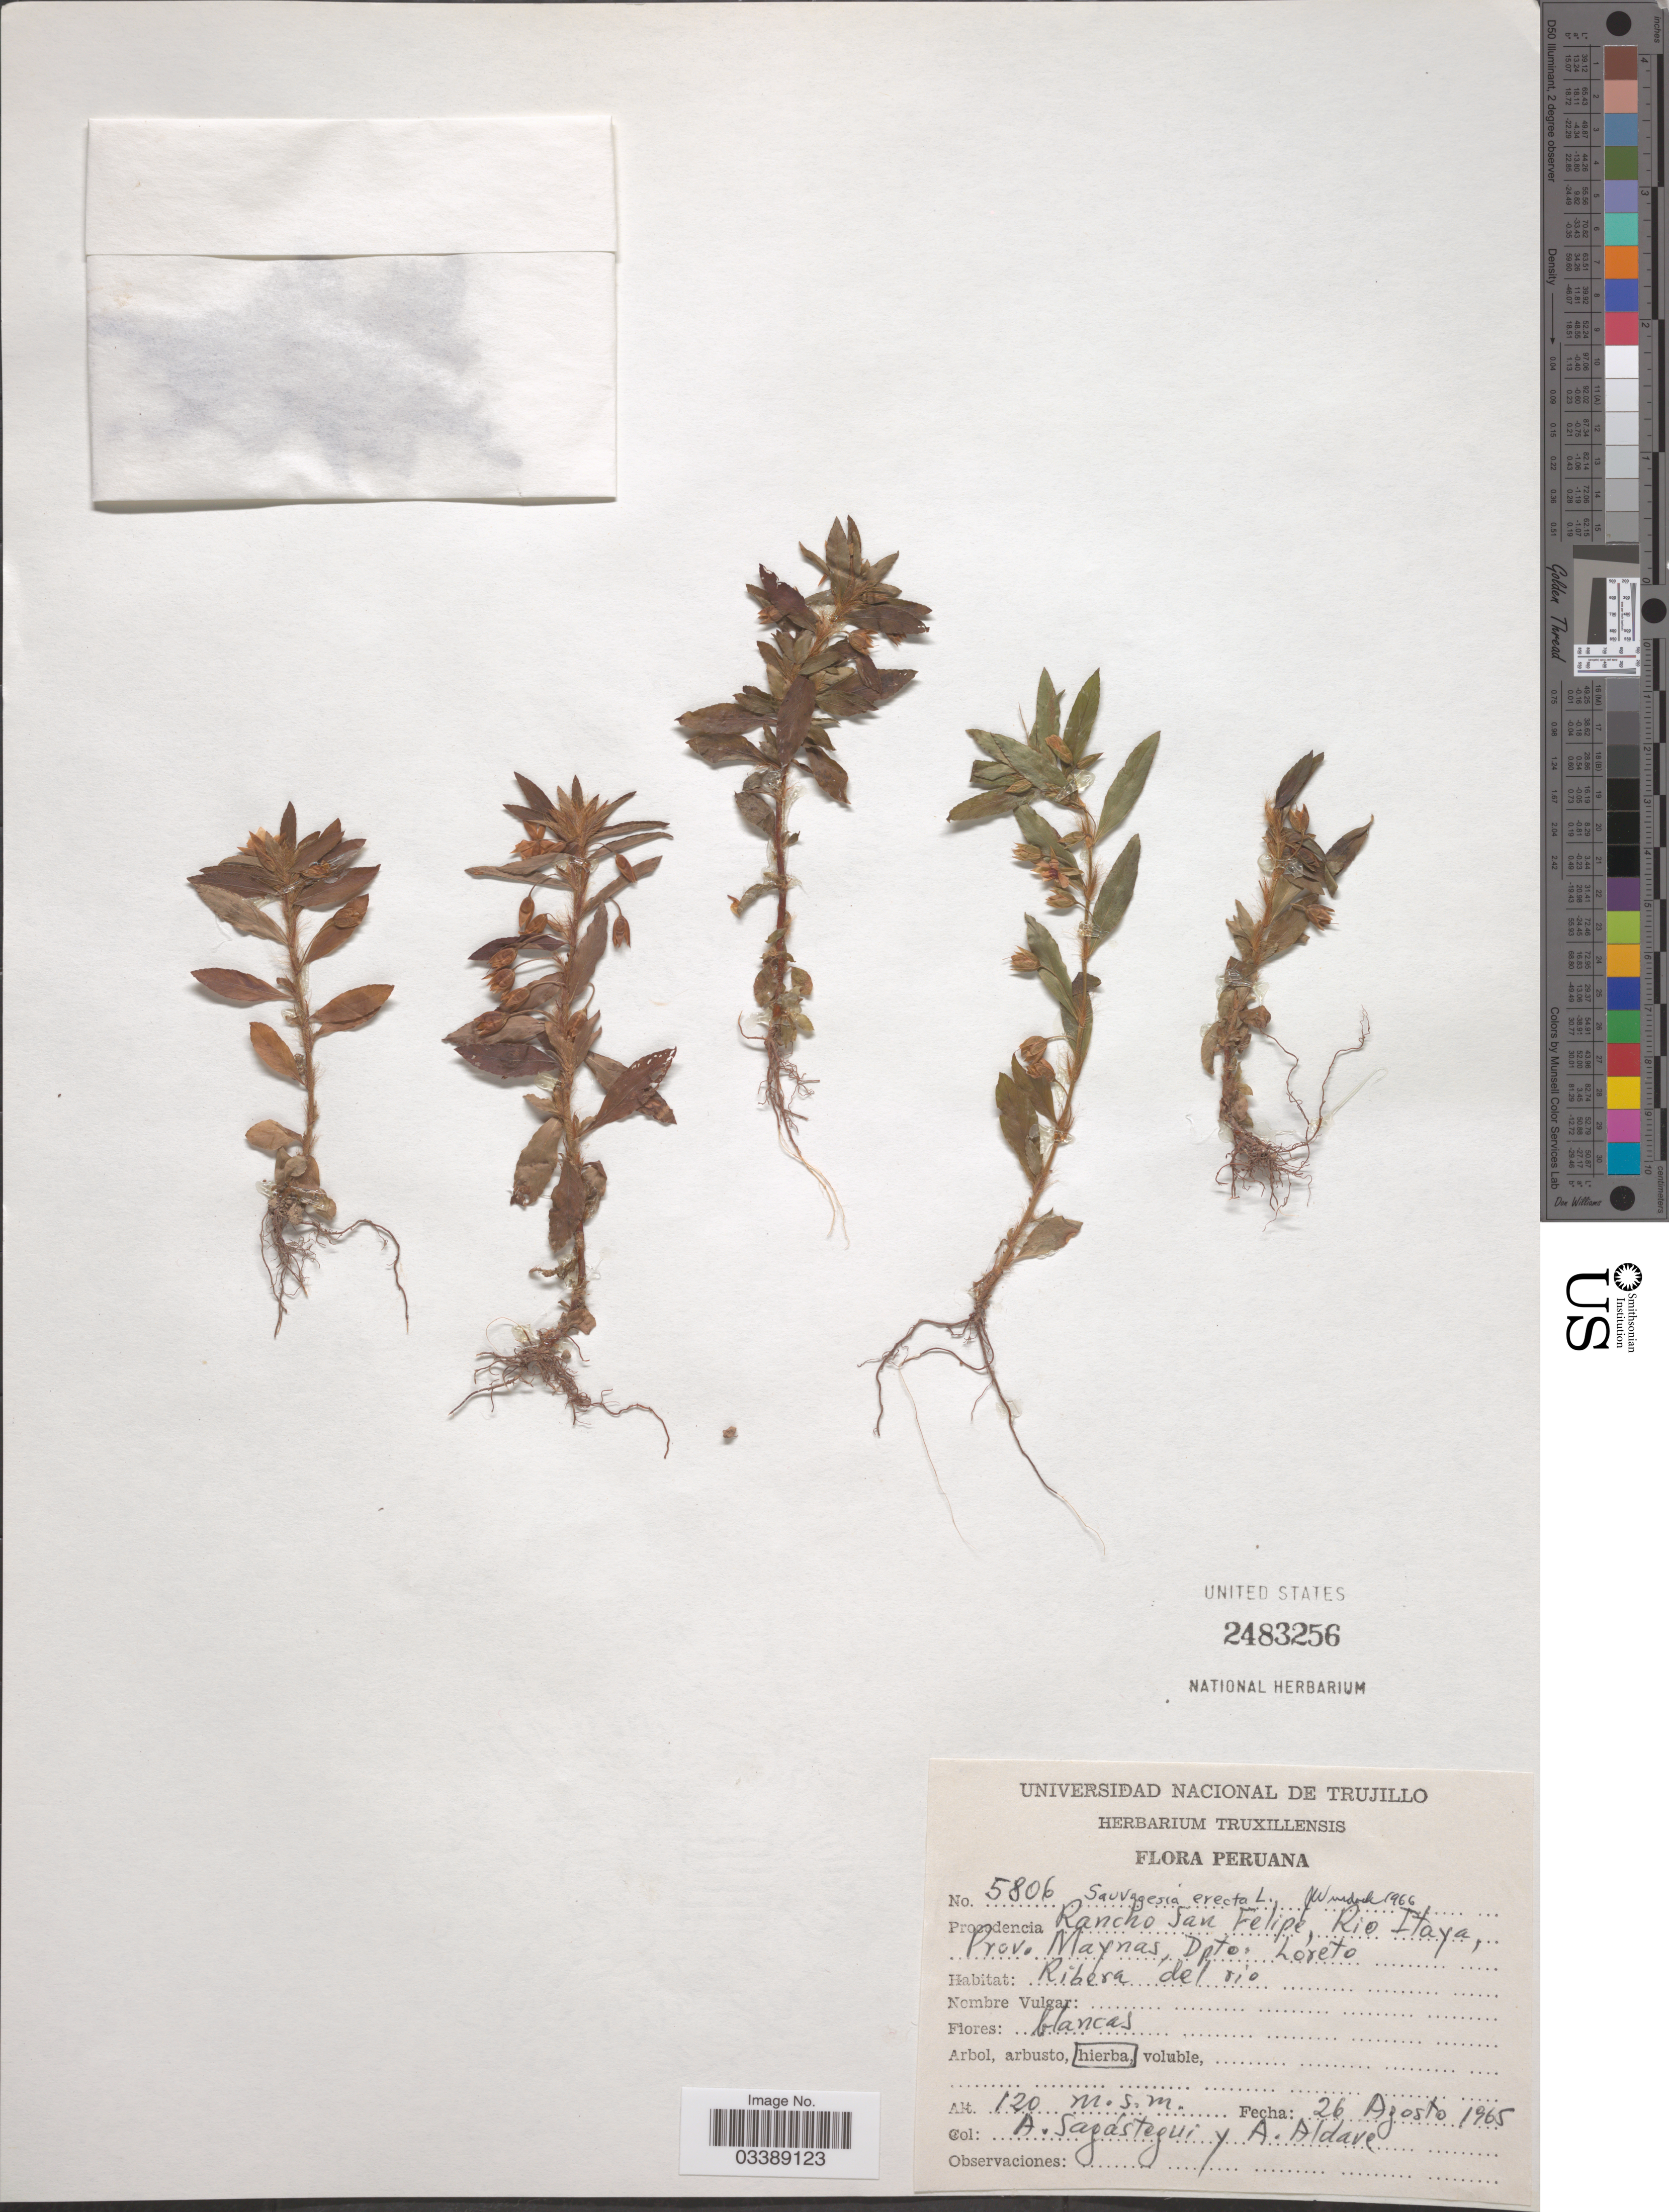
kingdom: Plantae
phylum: Tracheophyta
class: Magnoliopsida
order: Malpighiales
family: Ochnaceae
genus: Sauvagesia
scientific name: Sauvagesia erecta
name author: L.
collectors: A. Sagastegui & A. Aldave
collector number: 5806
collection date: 1965-08-26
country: Peru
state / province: Loreto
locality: Rancho San Felipe, Rio Itaya, Prov. Maynas, Dpto. Loreto.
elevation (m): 120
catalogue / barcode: US 2483256